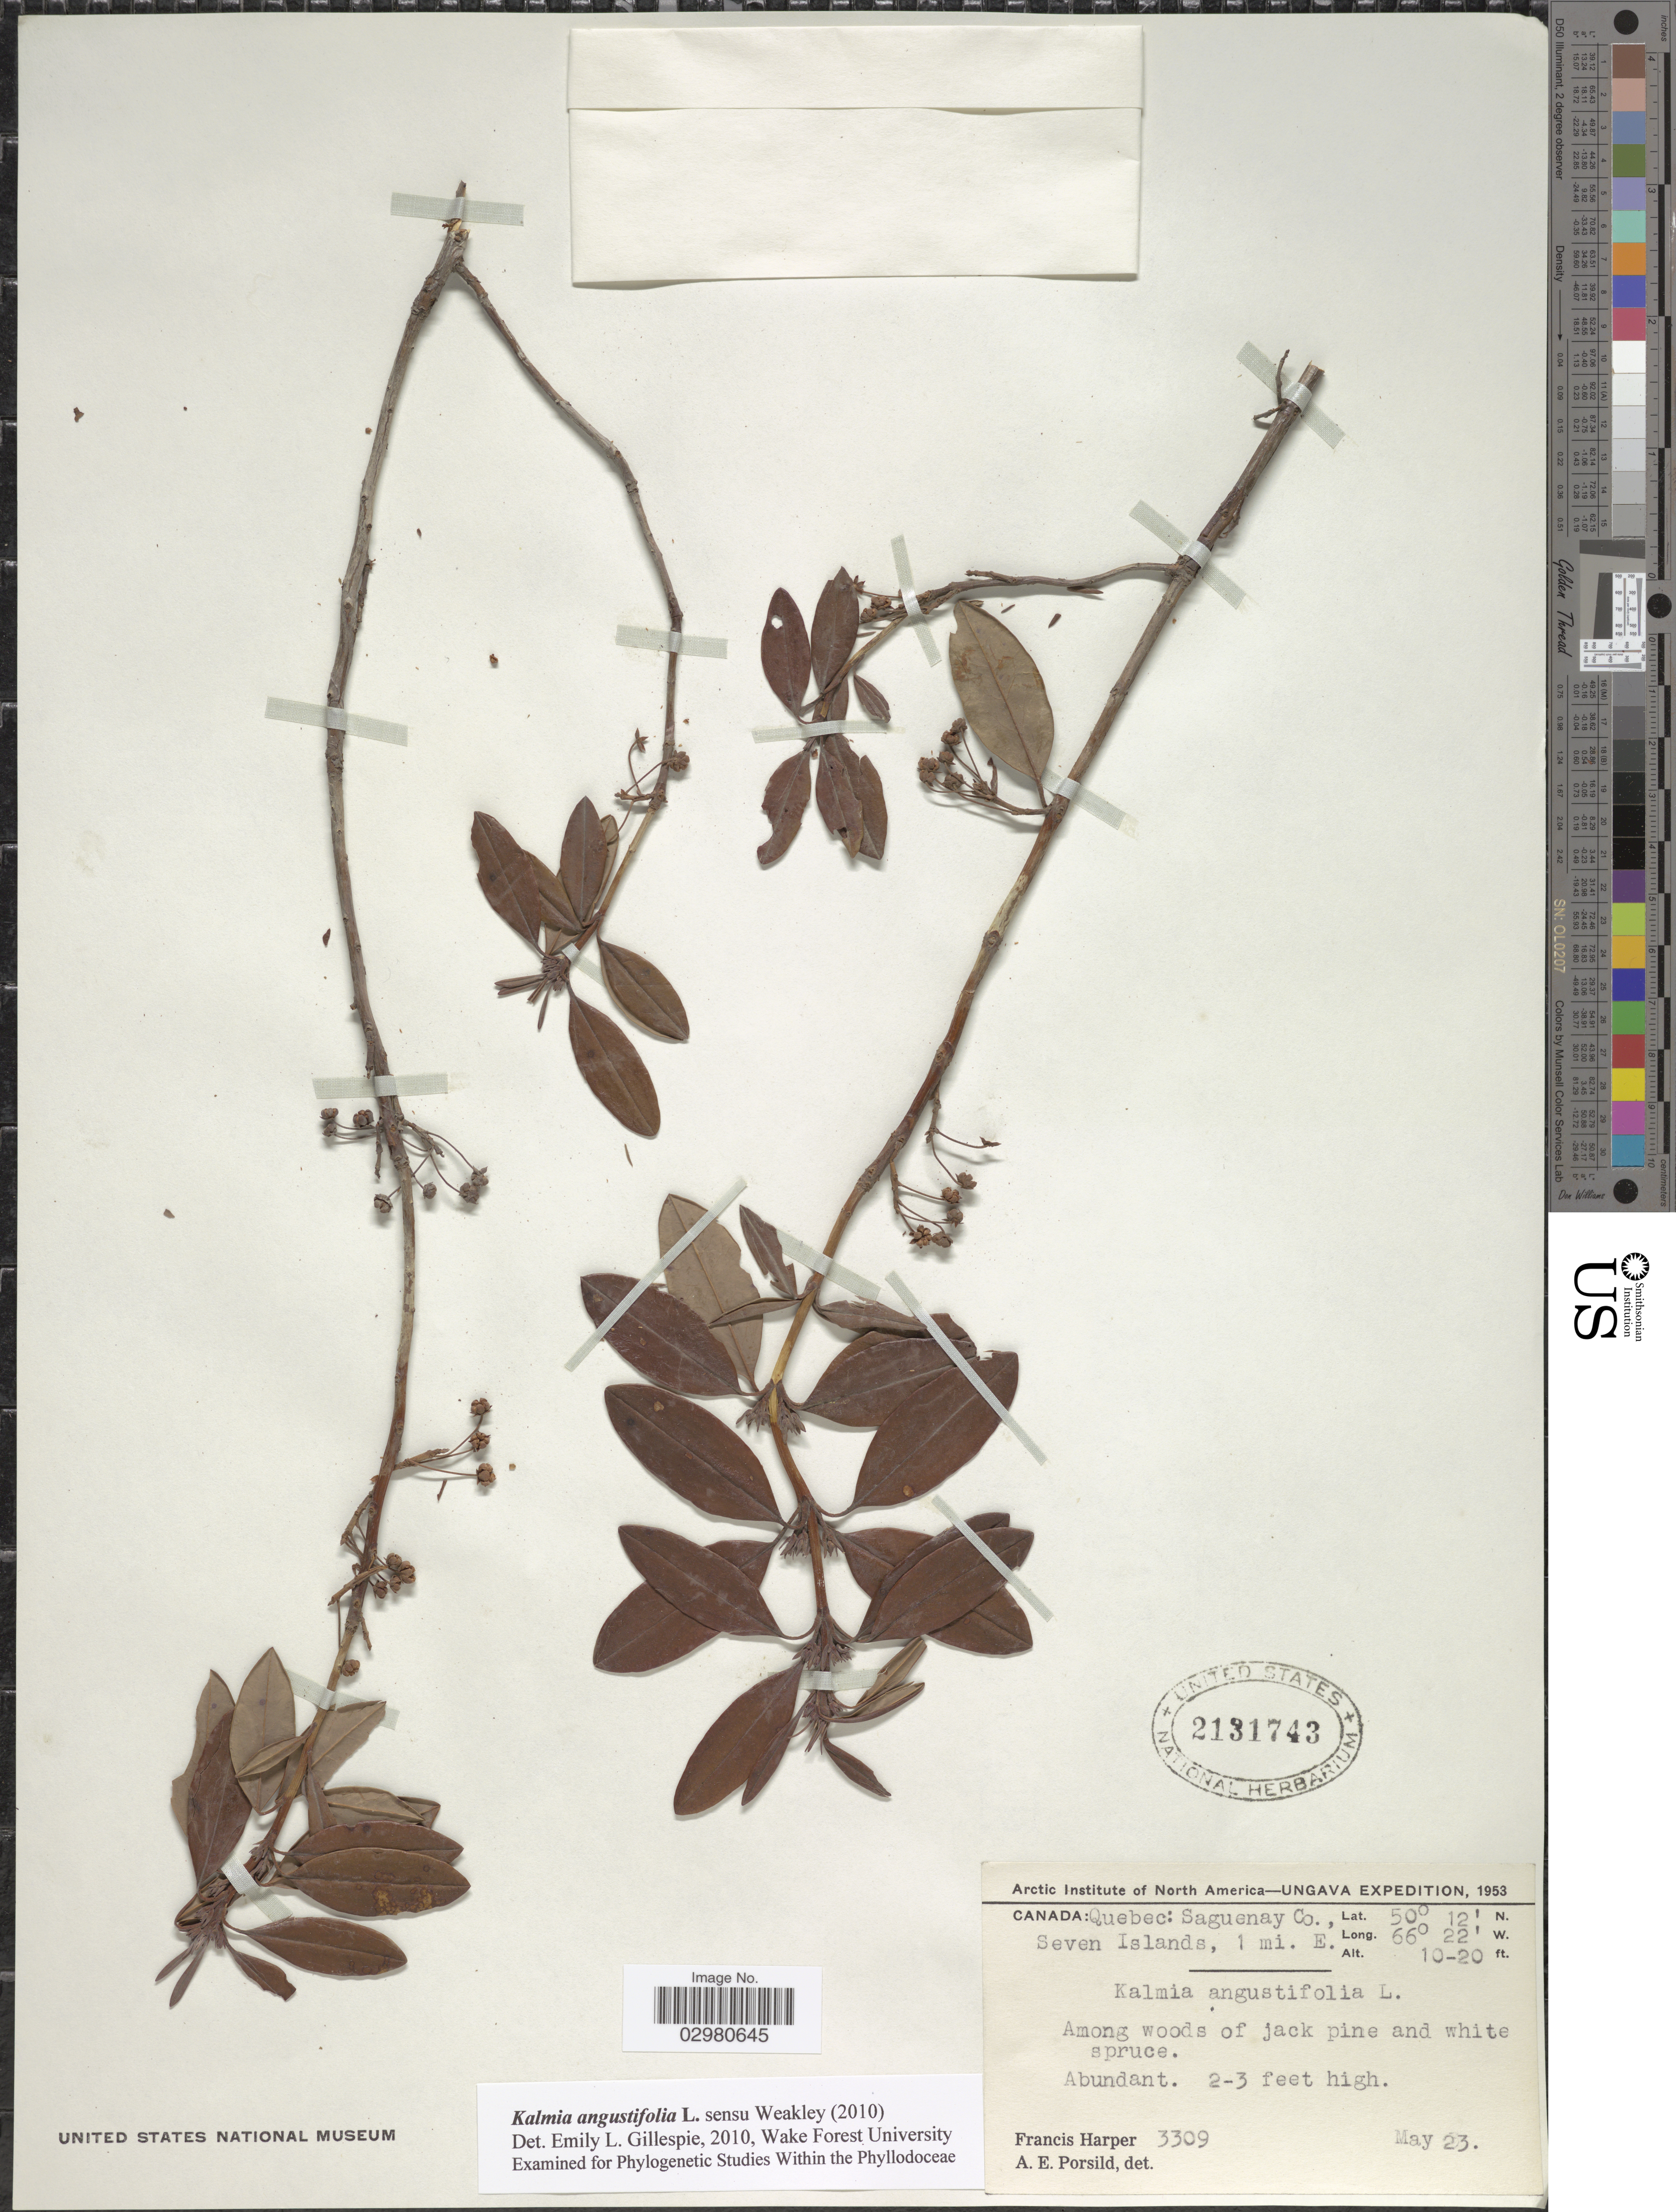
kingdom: Plantae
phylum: Tracheophyta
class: Magnoliopsida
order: Ericales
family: Ericaceae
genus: Kalmia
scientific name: Kalmia angustifolia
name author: L.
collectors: F. Harper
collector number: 3309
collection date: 1953-05-23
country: Canada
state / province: Quebec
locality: Saguenay Co. Seven Islands, 1 mi. E.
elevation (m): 3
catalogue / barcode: US 2131743